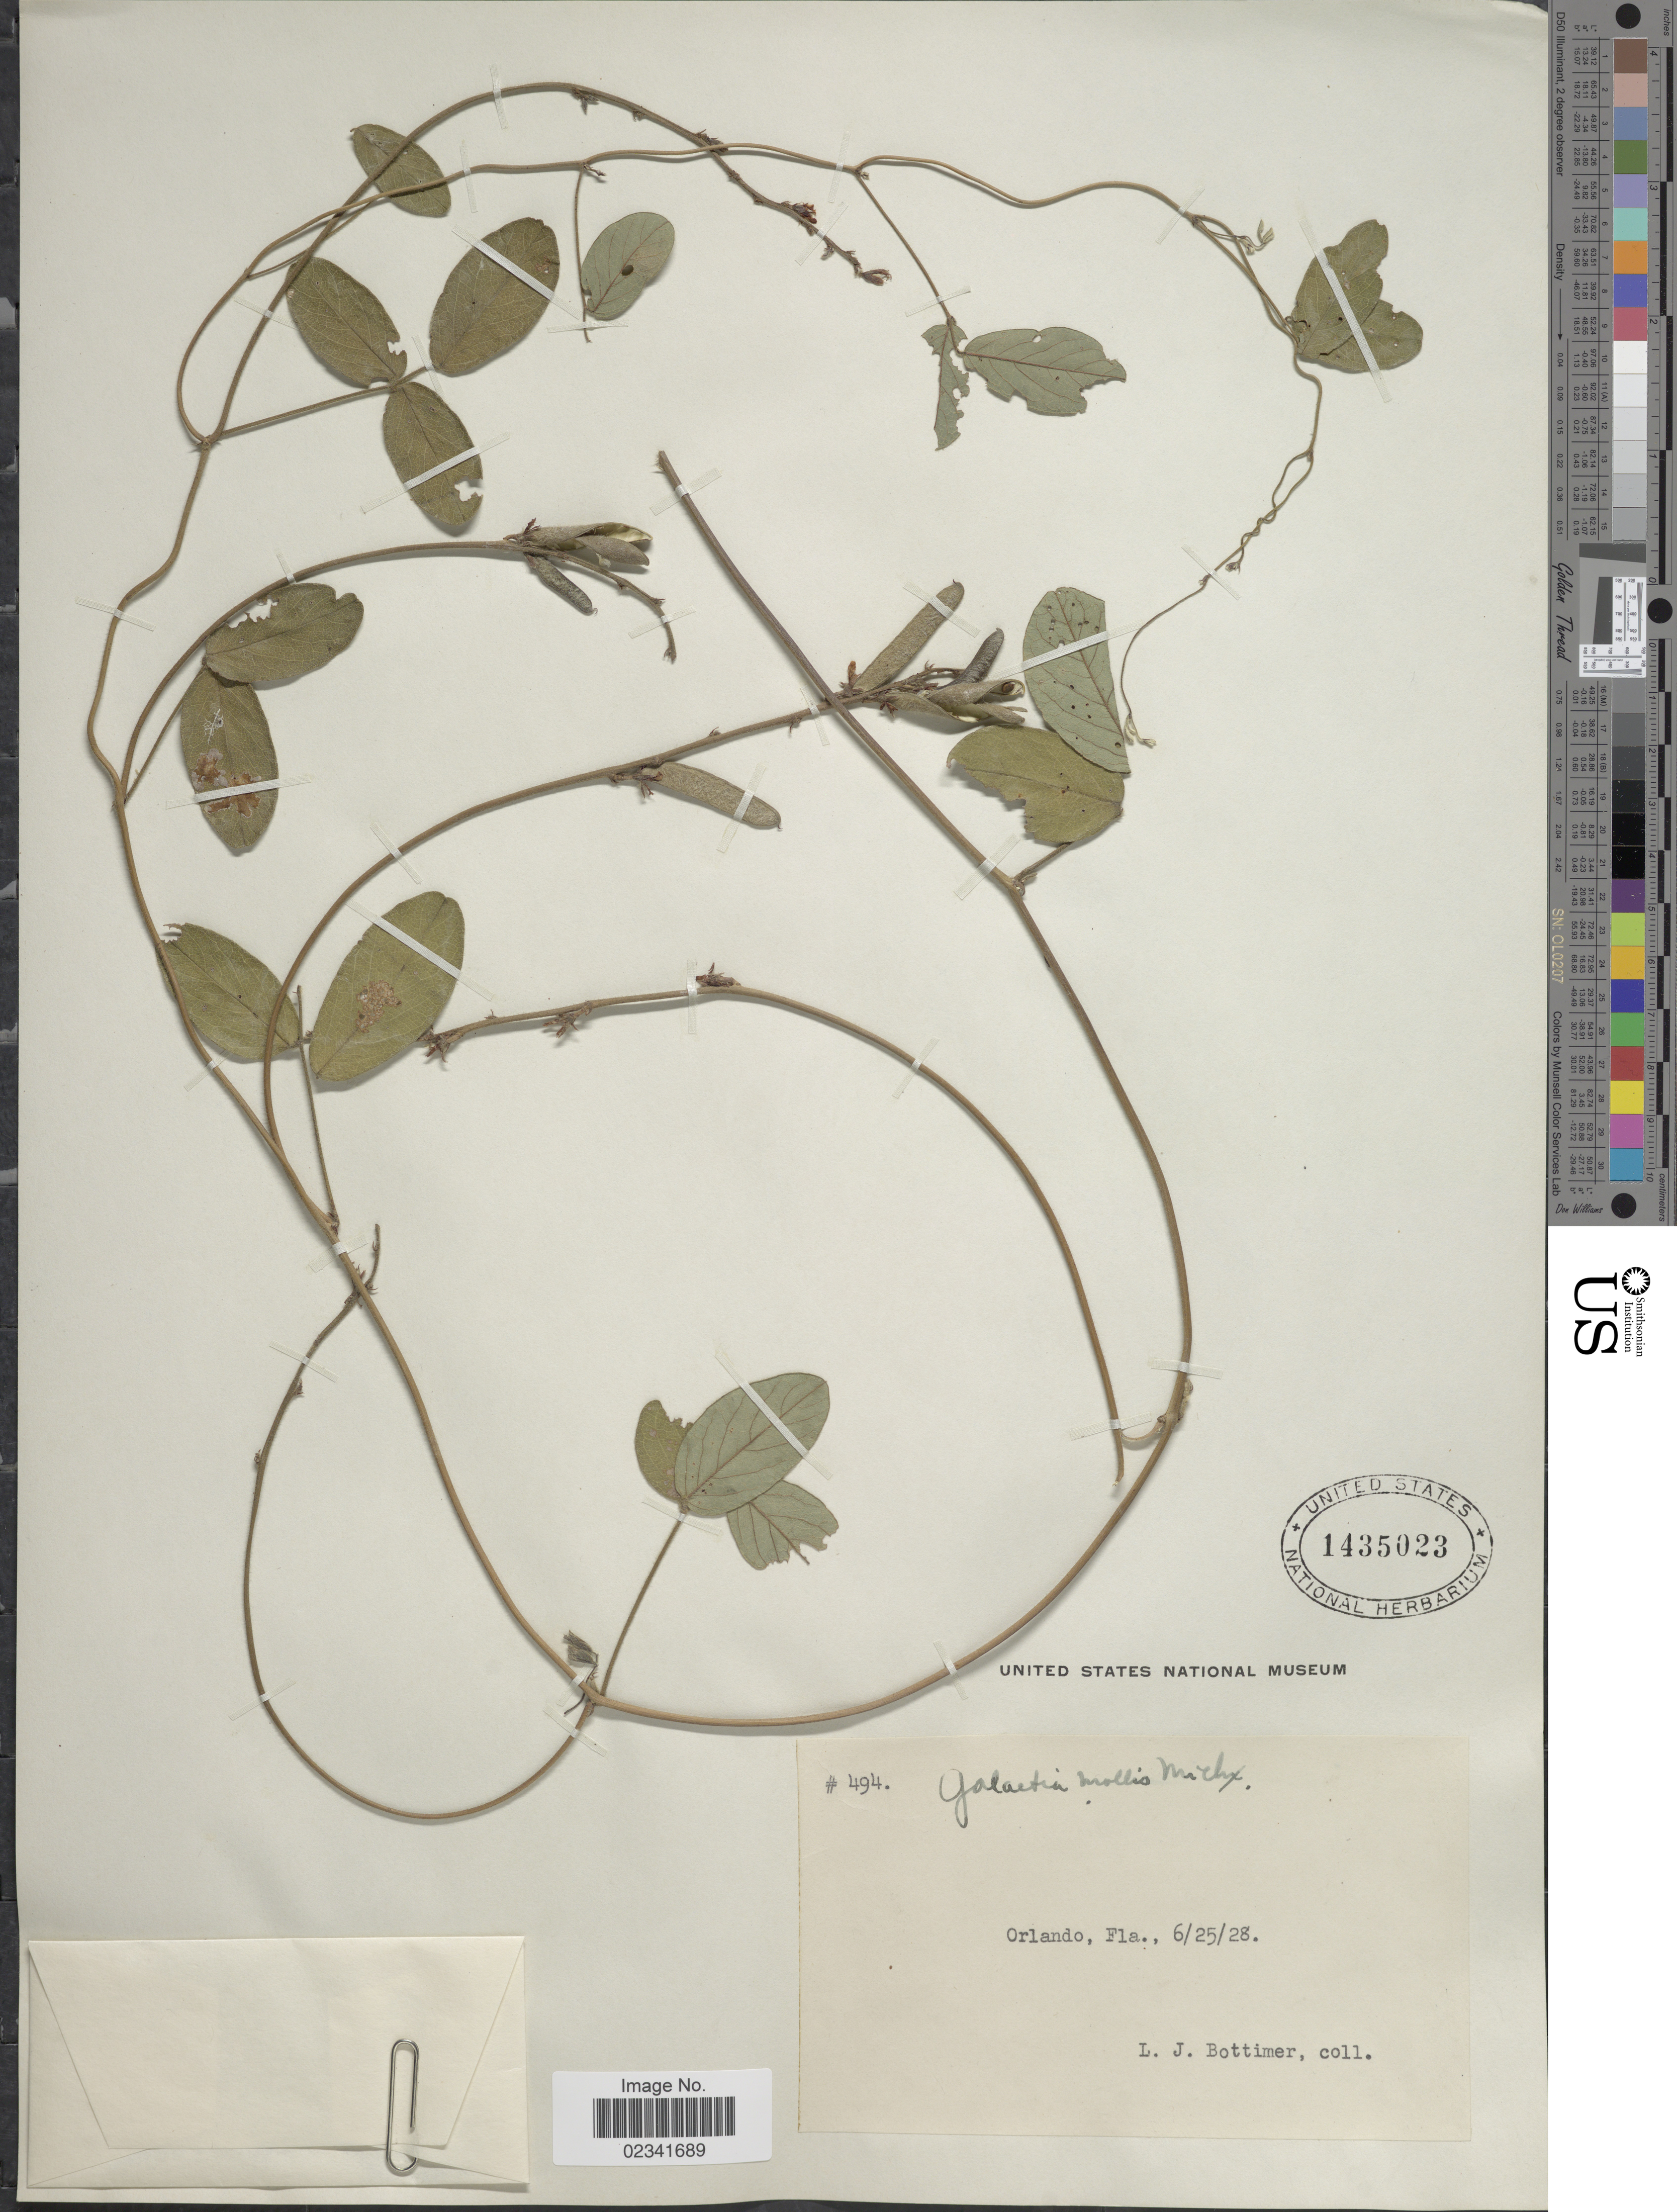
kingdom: Plantae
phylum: Tracheophyta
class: Magnoliopsida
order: Fabales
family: Fabaceae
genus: Galactia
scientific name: Galactia mollis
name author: Michx.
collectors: L. Bottimer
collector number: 494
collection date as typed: Transcribed d/m/y: 25/6/28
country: United States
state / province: Florida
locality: Orlando, Fla.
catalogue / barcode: US 1435023